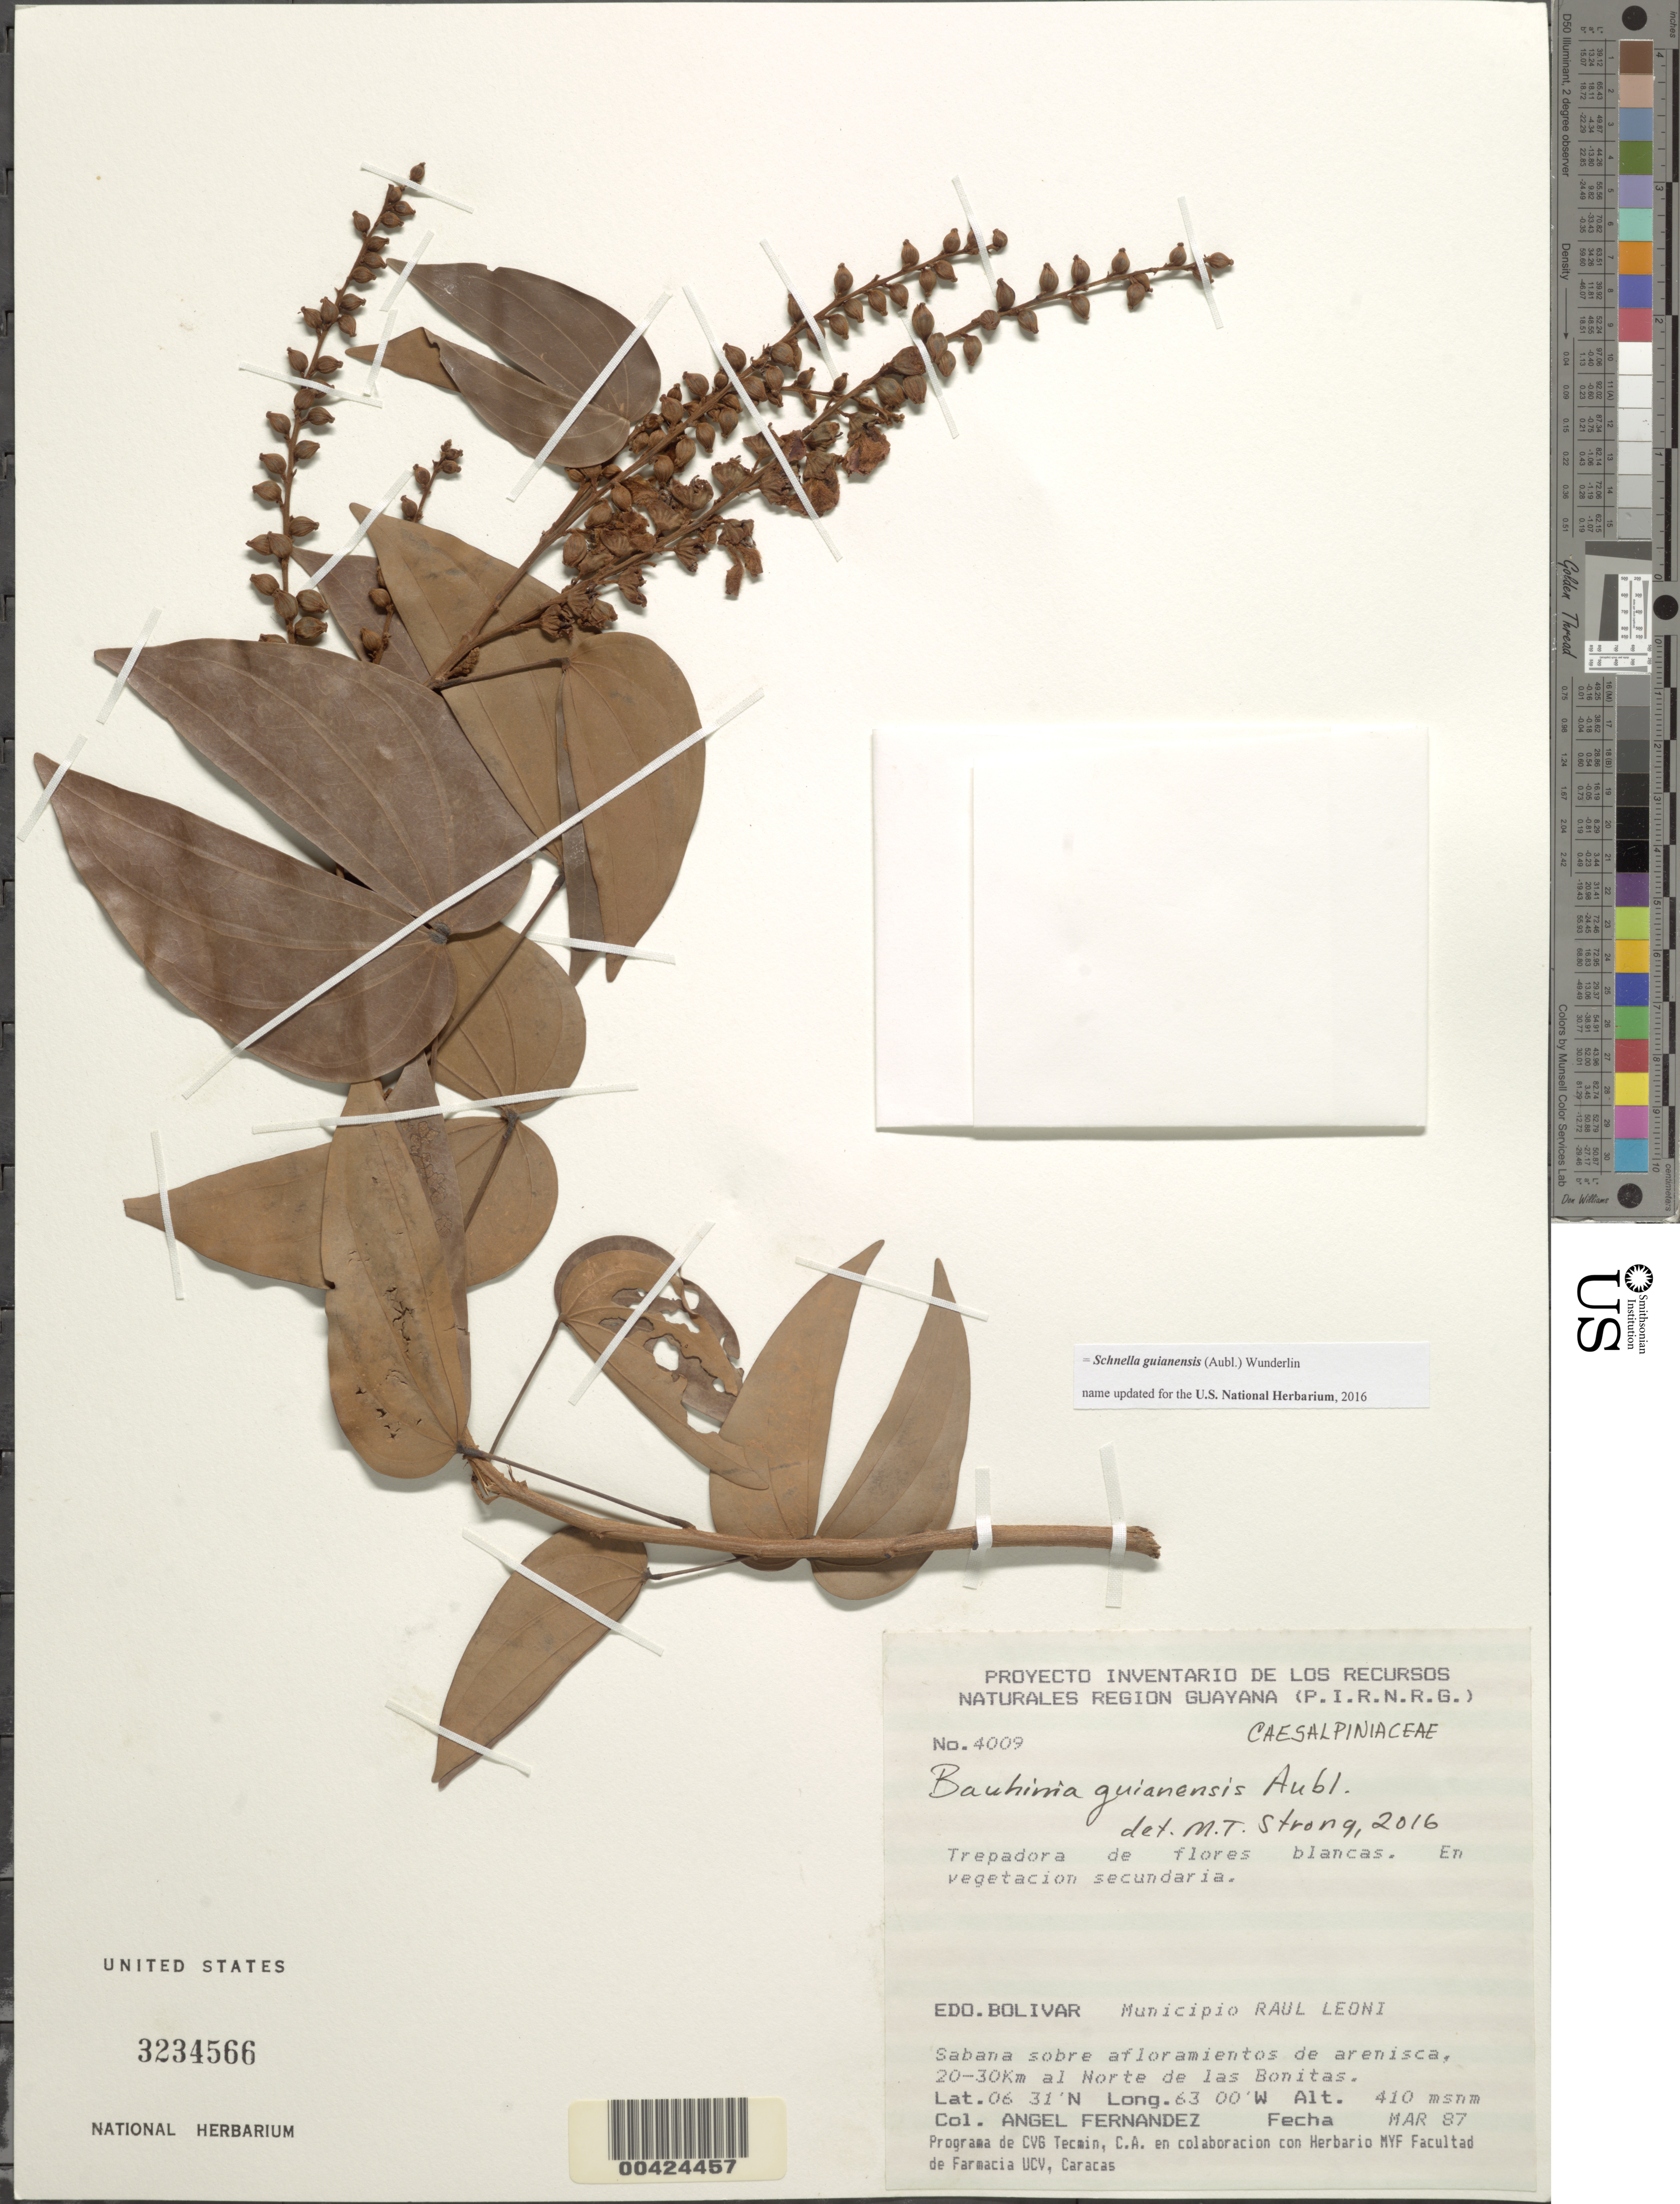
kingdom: Plantae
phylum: Tracheophyta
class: Magnoliopsida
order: Fabales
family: Fabaceae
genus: Schnella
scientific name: Schnella guianensis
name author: (Aubl.) Wunderlin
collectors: Á. Fernández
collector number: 4009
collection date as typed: Mar 1987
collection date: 1987-03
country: Venezuela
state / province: Bolivar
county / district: Angostura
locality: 20 -30 km n of Las Bonitas, Raúl Leoni [=Angostura].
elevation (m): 410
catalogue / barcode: US 3234566